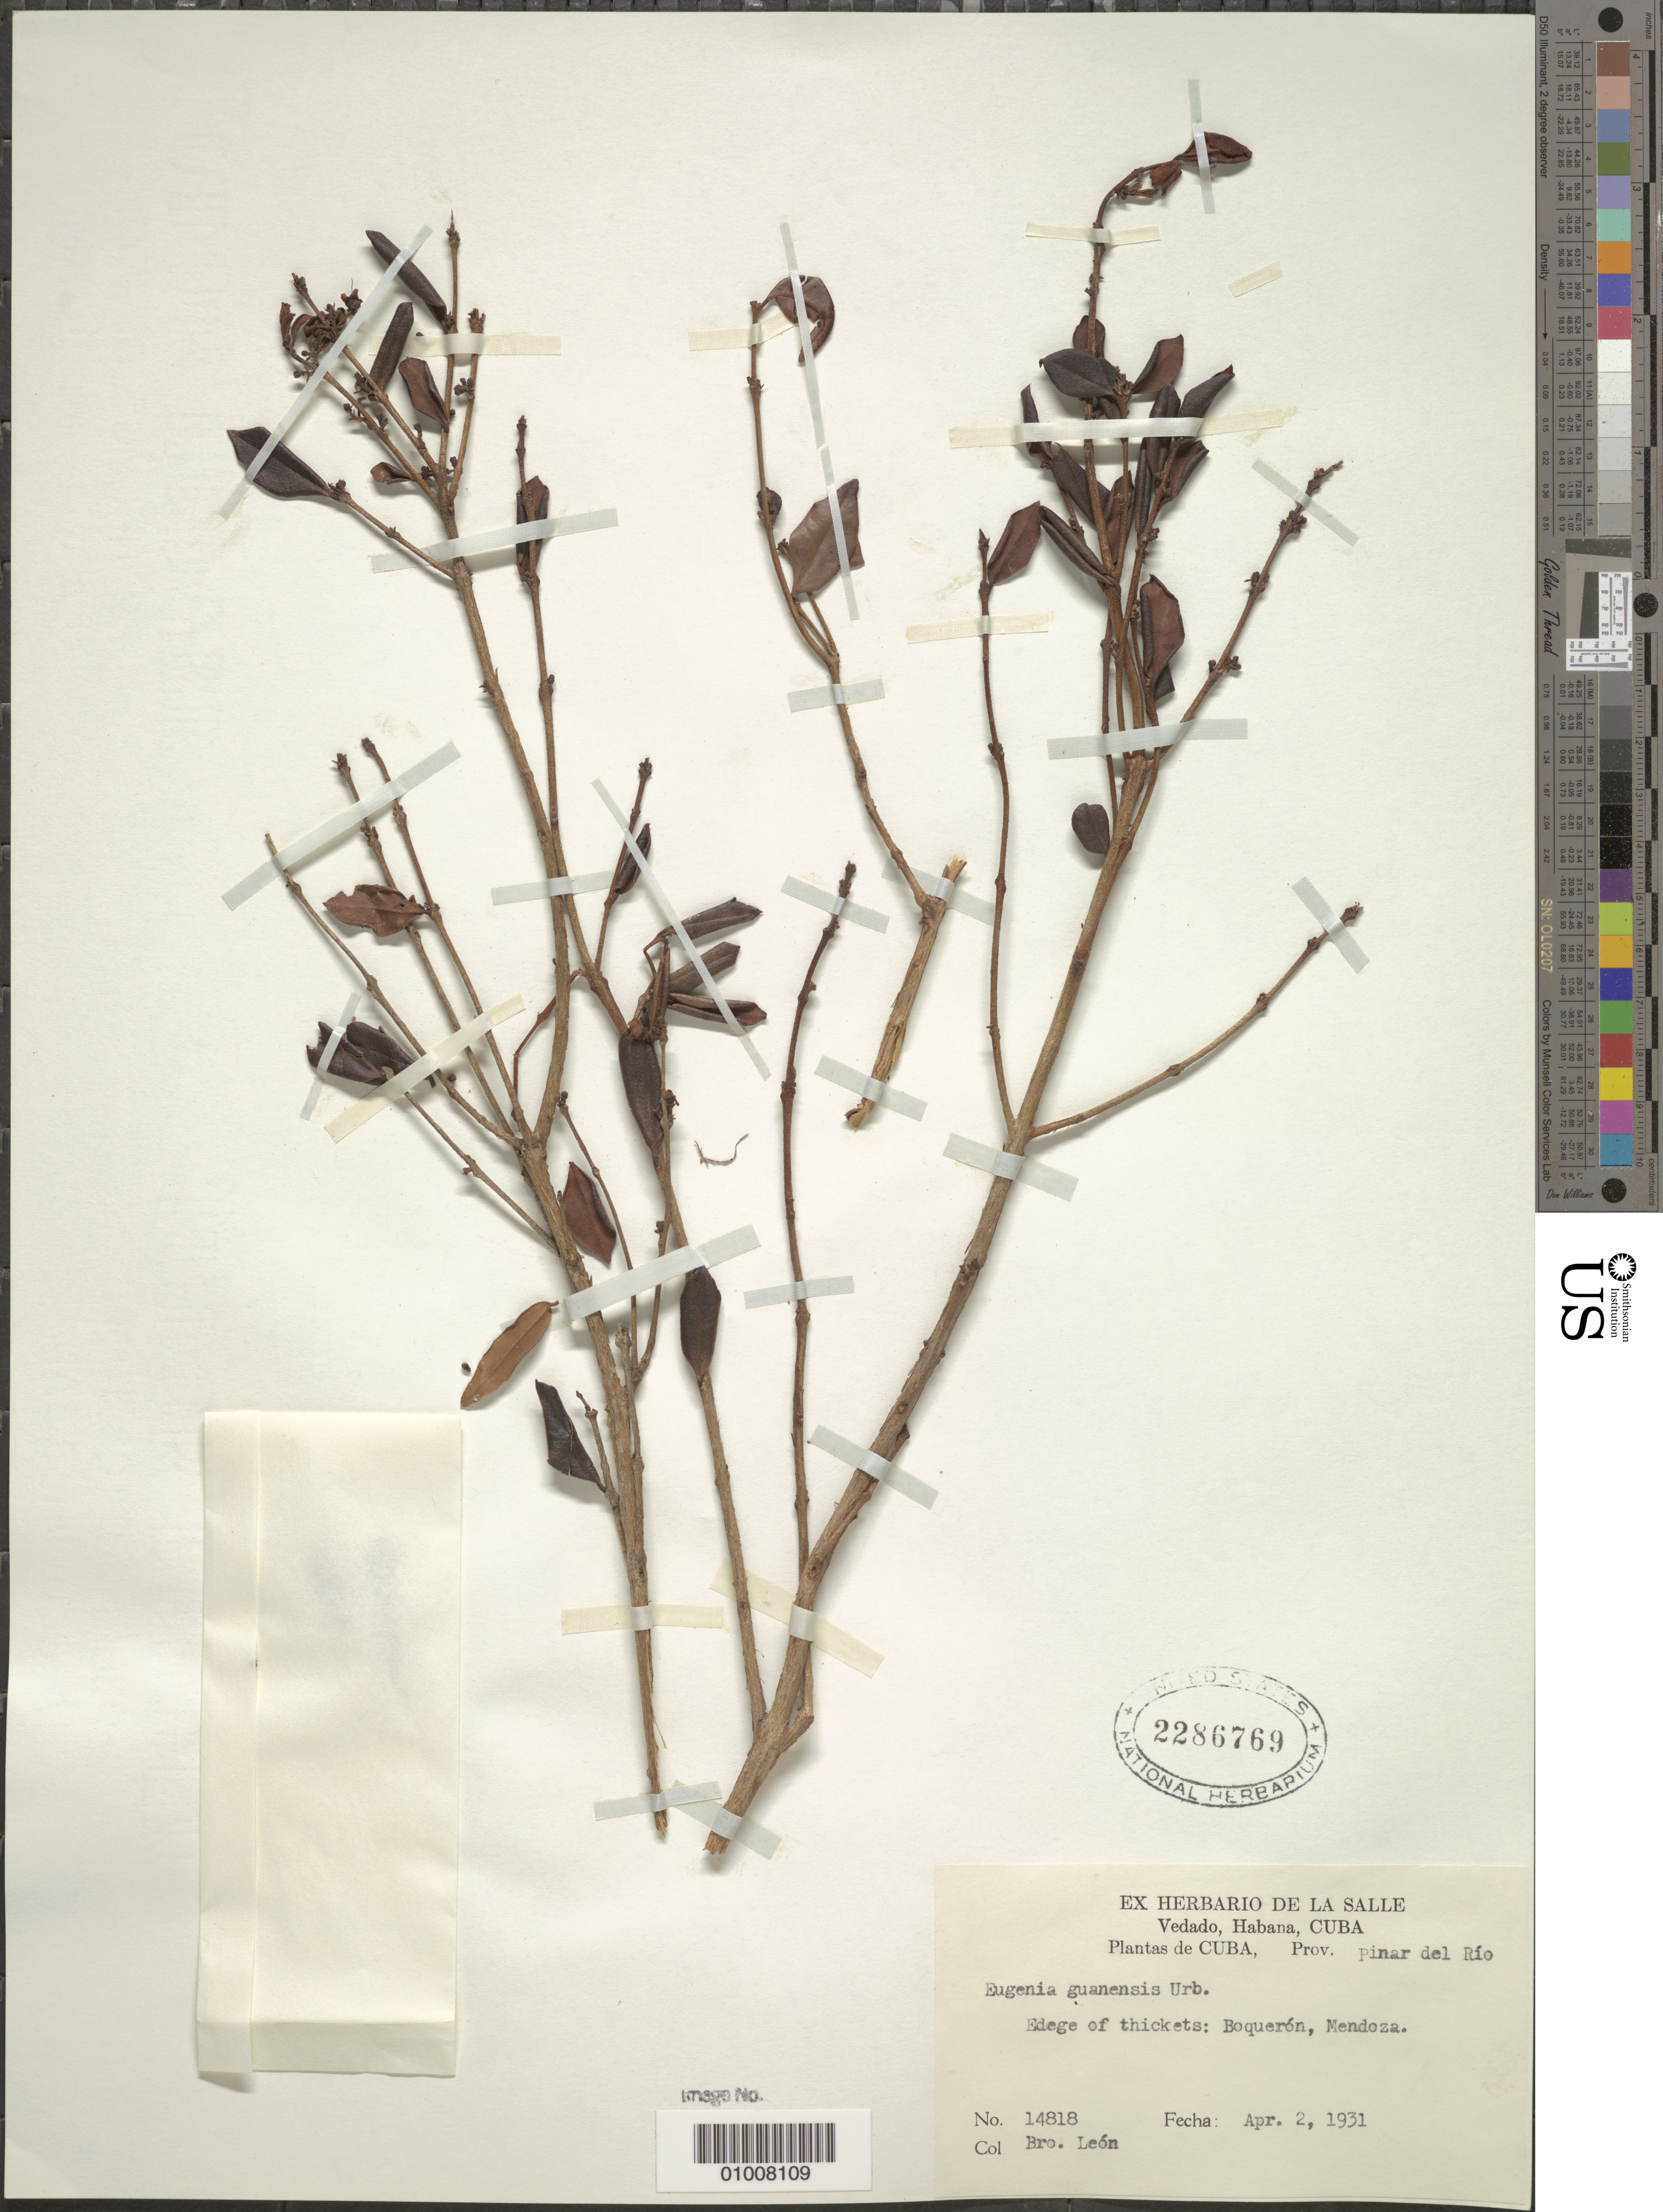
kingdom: Plantae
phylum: Tracheophyta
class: Magnoliopsida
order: Myrtales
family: Myrtaceae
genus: Eugenia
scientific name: Eugenia guanensis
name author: Urb.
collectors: Bro. León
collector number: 14818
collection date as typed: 02 Apr 1931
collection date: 1931-04-02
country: Cuba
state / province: Pinar del Rio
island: Cuba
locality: Boquerón, Mendoza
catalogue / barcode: US 2286769